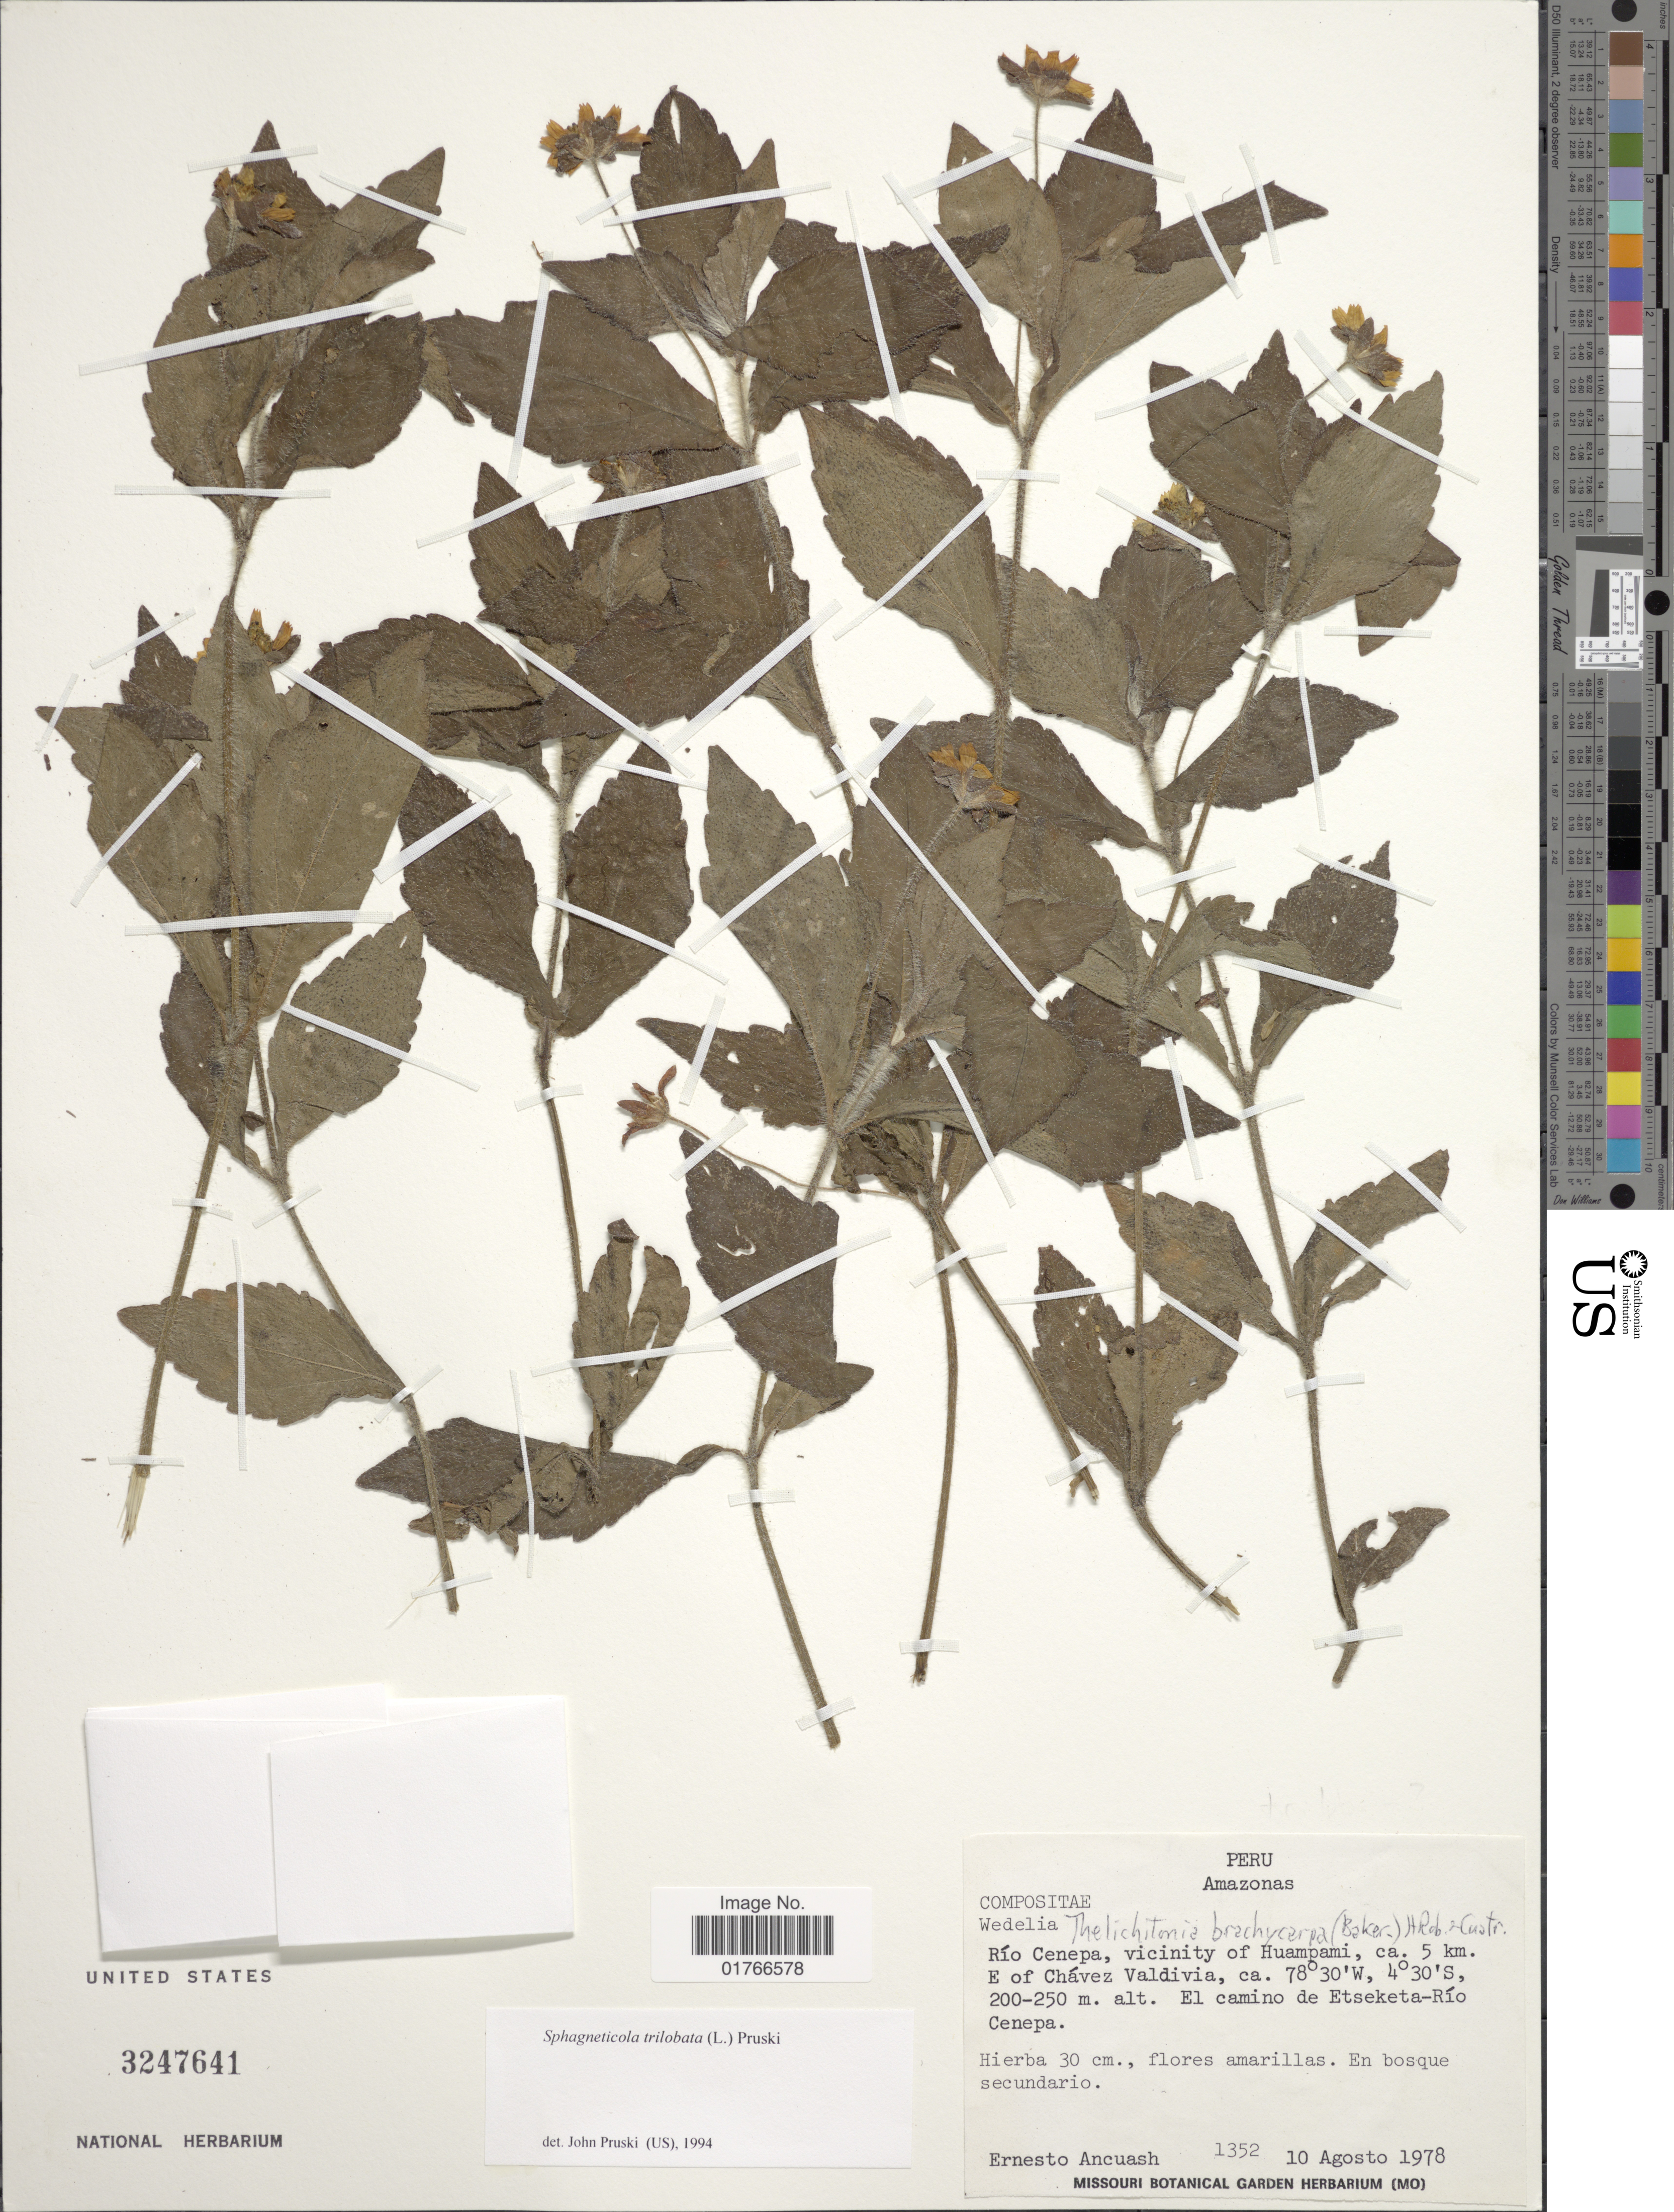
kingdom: Plantae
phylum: Tracheophyta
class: Magnoliopsida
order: Asterales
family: Asteraceae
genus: Sphagneticola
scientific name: Sphagneticola trilobata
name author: (L.) Pruski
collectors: E. Ancuash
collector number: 1352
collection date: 1978-08-10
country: Peru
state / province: Amazonas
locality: Rio Cenepa, vicinity of Huampami, ca 5 km E of Chavez Valdivia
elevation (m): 200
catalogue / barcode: US 3247641